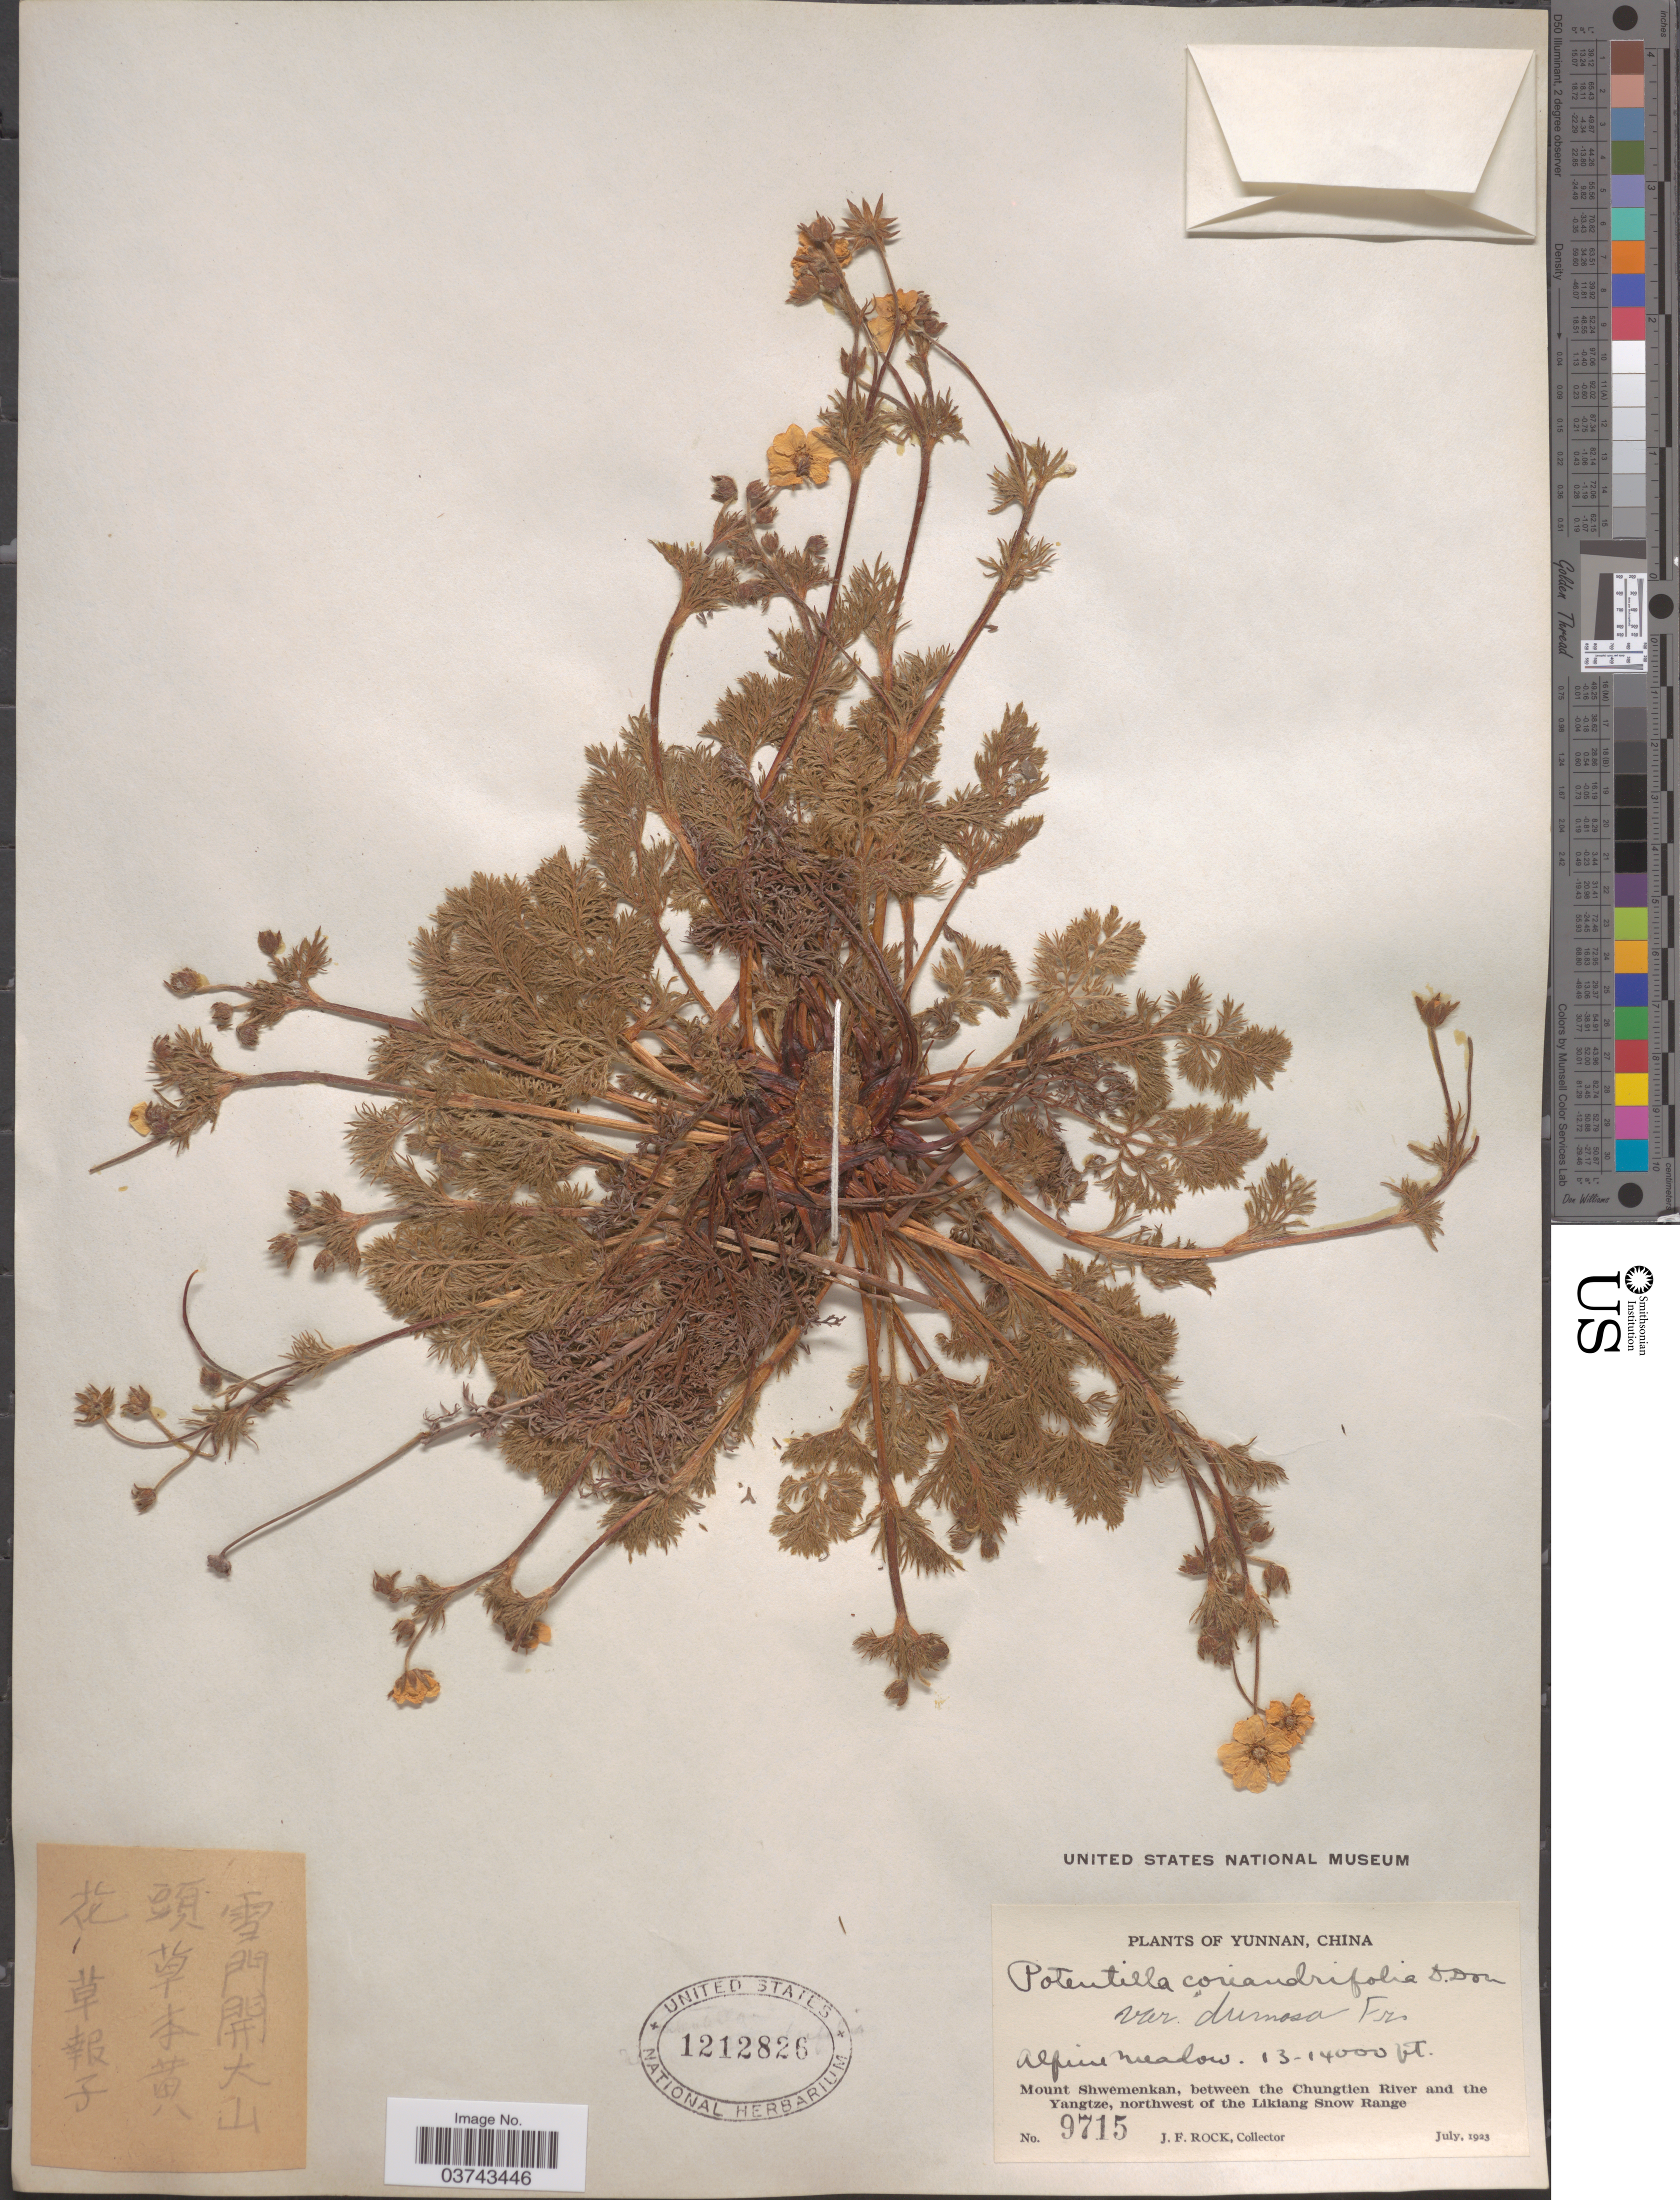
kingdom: Plantae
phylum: Tracheophyta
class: Magnoliopsida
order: Rosales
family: Rosaceae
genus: Potentilla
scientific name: Potentilla dumosa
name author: (Franch.) Hand.-Mazz.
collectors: J. Rock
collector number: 9715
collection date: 1923-07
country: China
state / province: Yunnan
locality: Mount Shwemenkan, between the Chungtien River and the Yangtze, northwest of the Likiang Snow Range.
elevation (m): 3962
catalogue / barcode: US 1212826